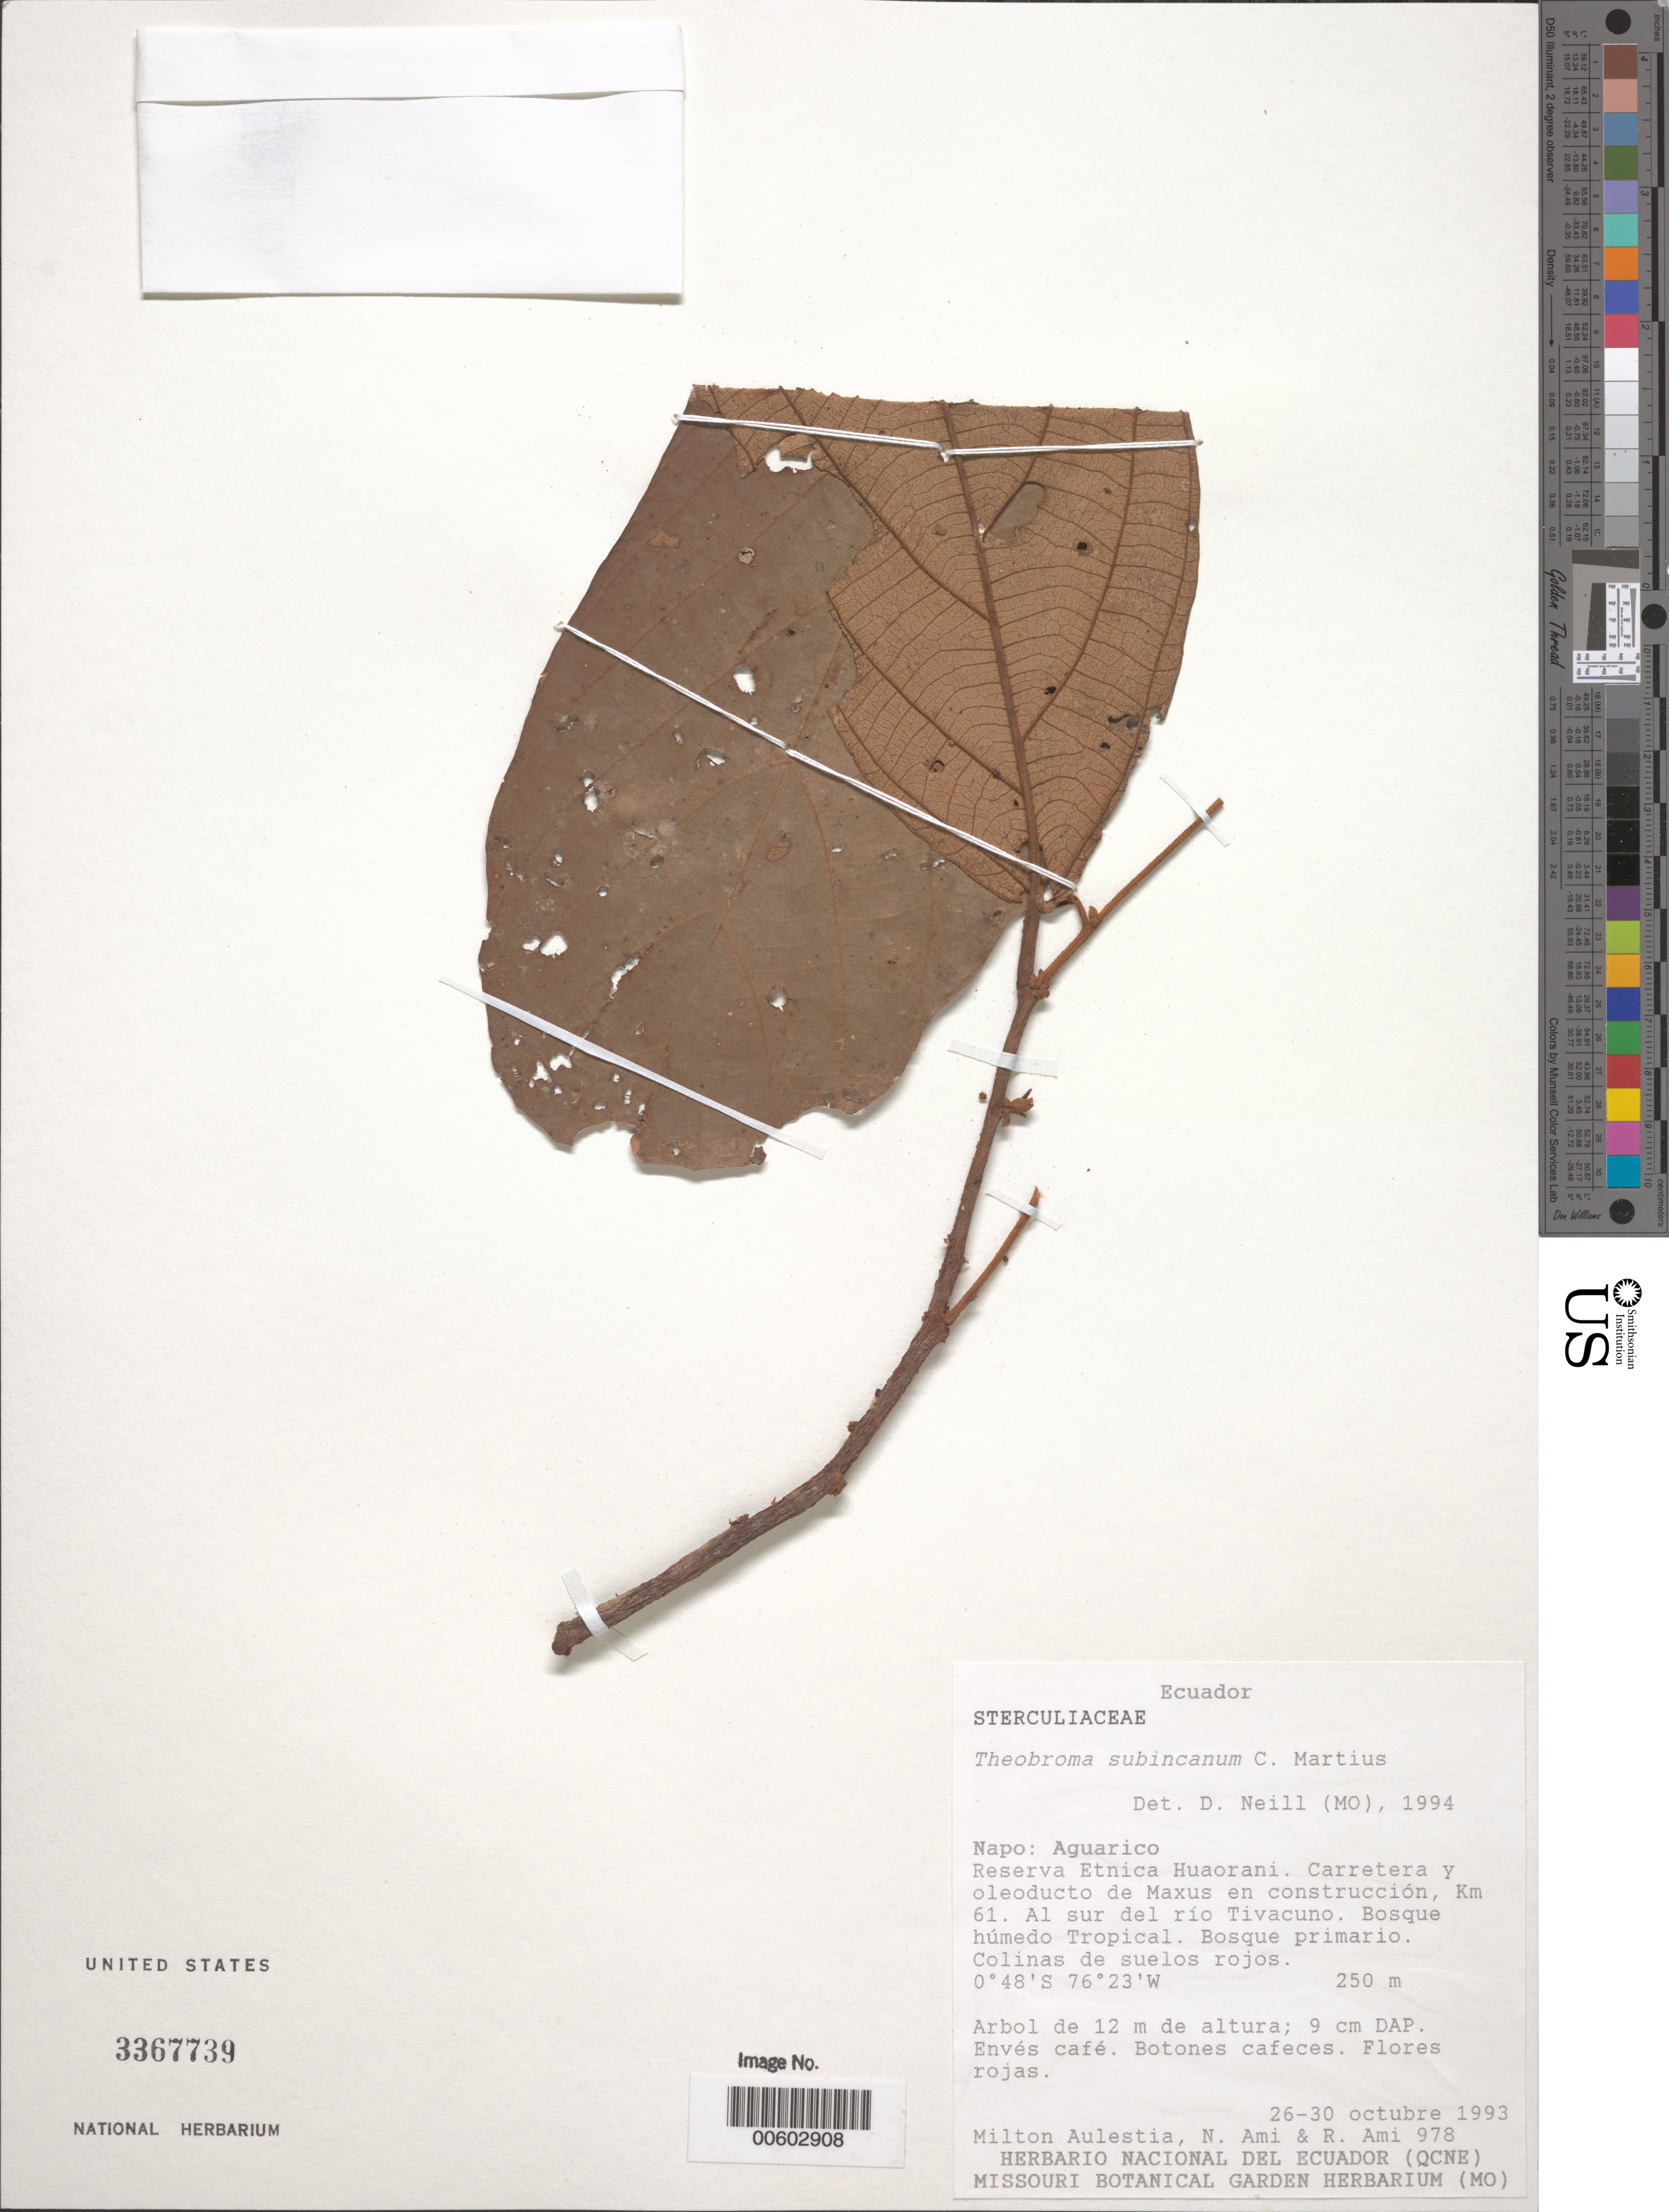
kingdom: Plantae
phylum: Tracheophyta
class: Magnoliopsida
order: Malvales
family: Malvaceae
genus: Theobroma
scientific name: Theobroma subincanum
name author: Mart.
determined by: Neill, David Alan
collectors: M. Aulestia, N. Ami & R. Ami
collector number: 978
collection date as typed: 26 Oct 1993 to 30 Oct 1993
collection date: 1993-10-26/1993-10-30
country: Ecuador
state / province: Napo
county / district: Aguarico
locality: AguaRico. Reserva Etnica Huaorani, Carretera y oleoducto de Maxus en construcción, km 61, al sur del Río Tivacuno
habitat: Bosque húmedo tropical, bosque primario, colinas de suelos rojos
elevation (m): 250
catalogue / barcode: US 3367739